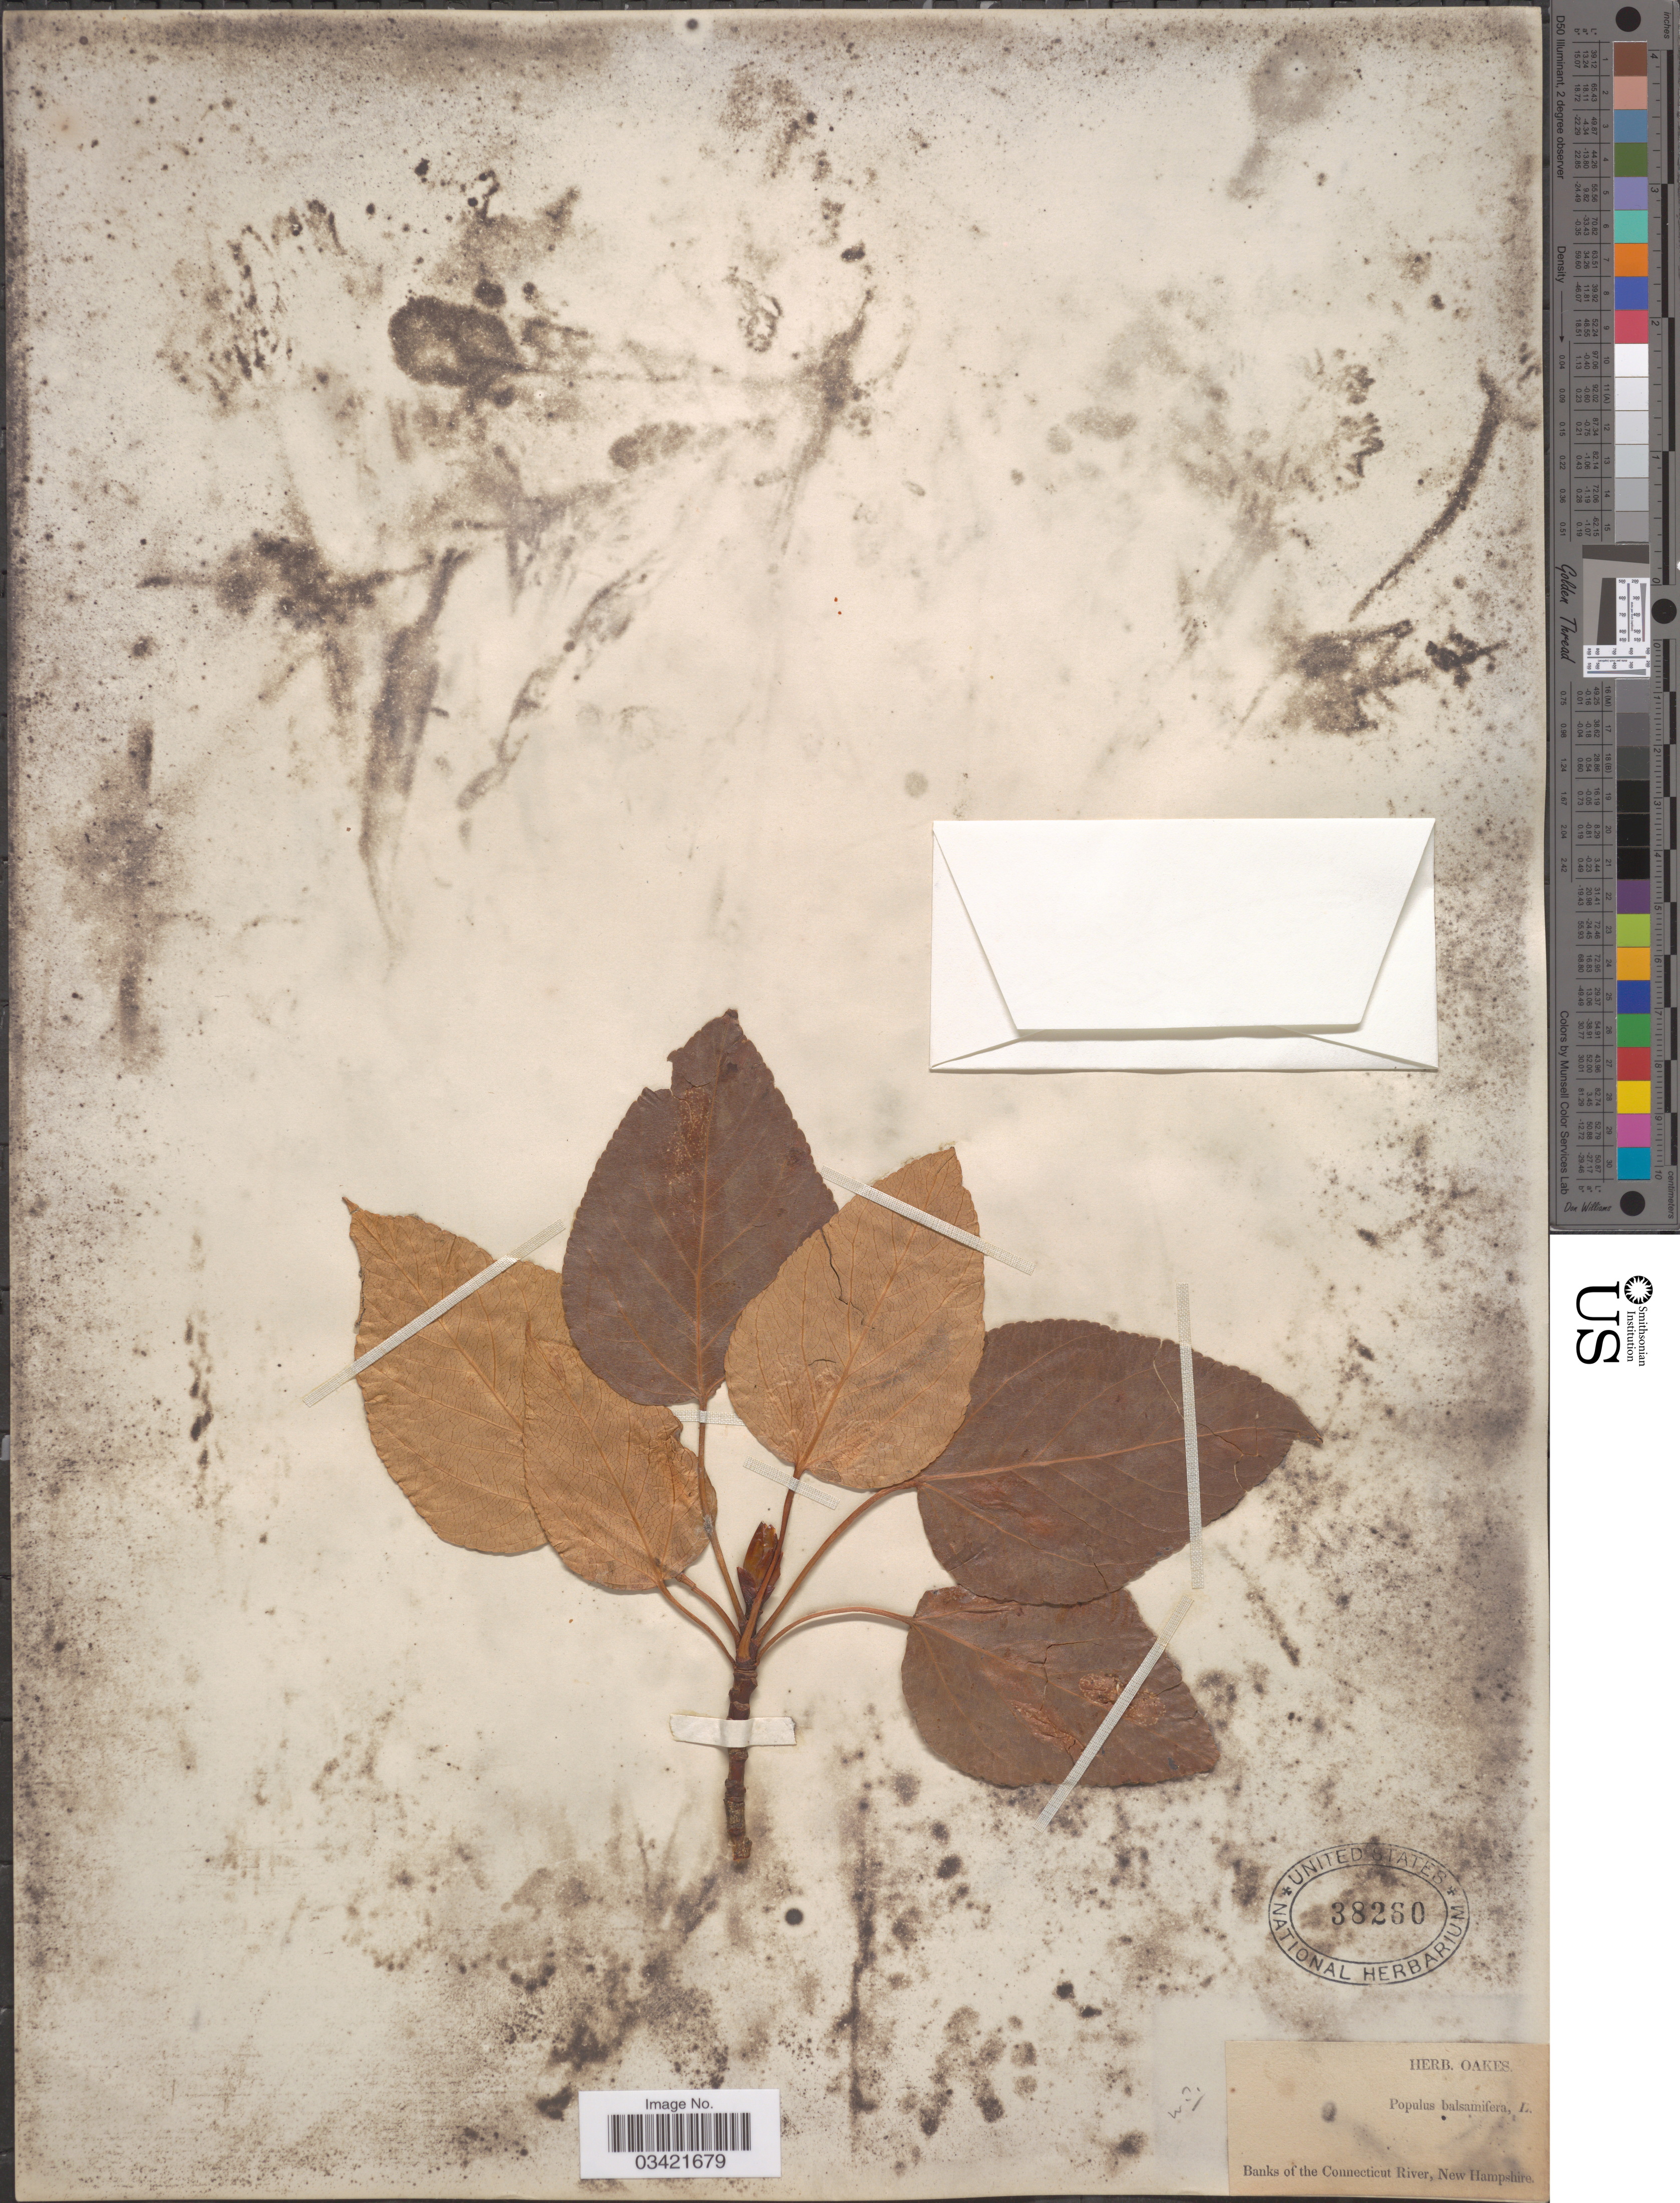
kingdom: Plantae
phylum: Tracheophyta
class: Magnoliopsida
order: Malpighiales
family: Salicaceae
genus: Populus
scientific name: Populus balsamifera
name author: L.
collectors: ex herb. Oakes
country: United States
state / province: New Hampshire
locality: Banks of the Connecticut River.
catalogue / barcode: US 38260